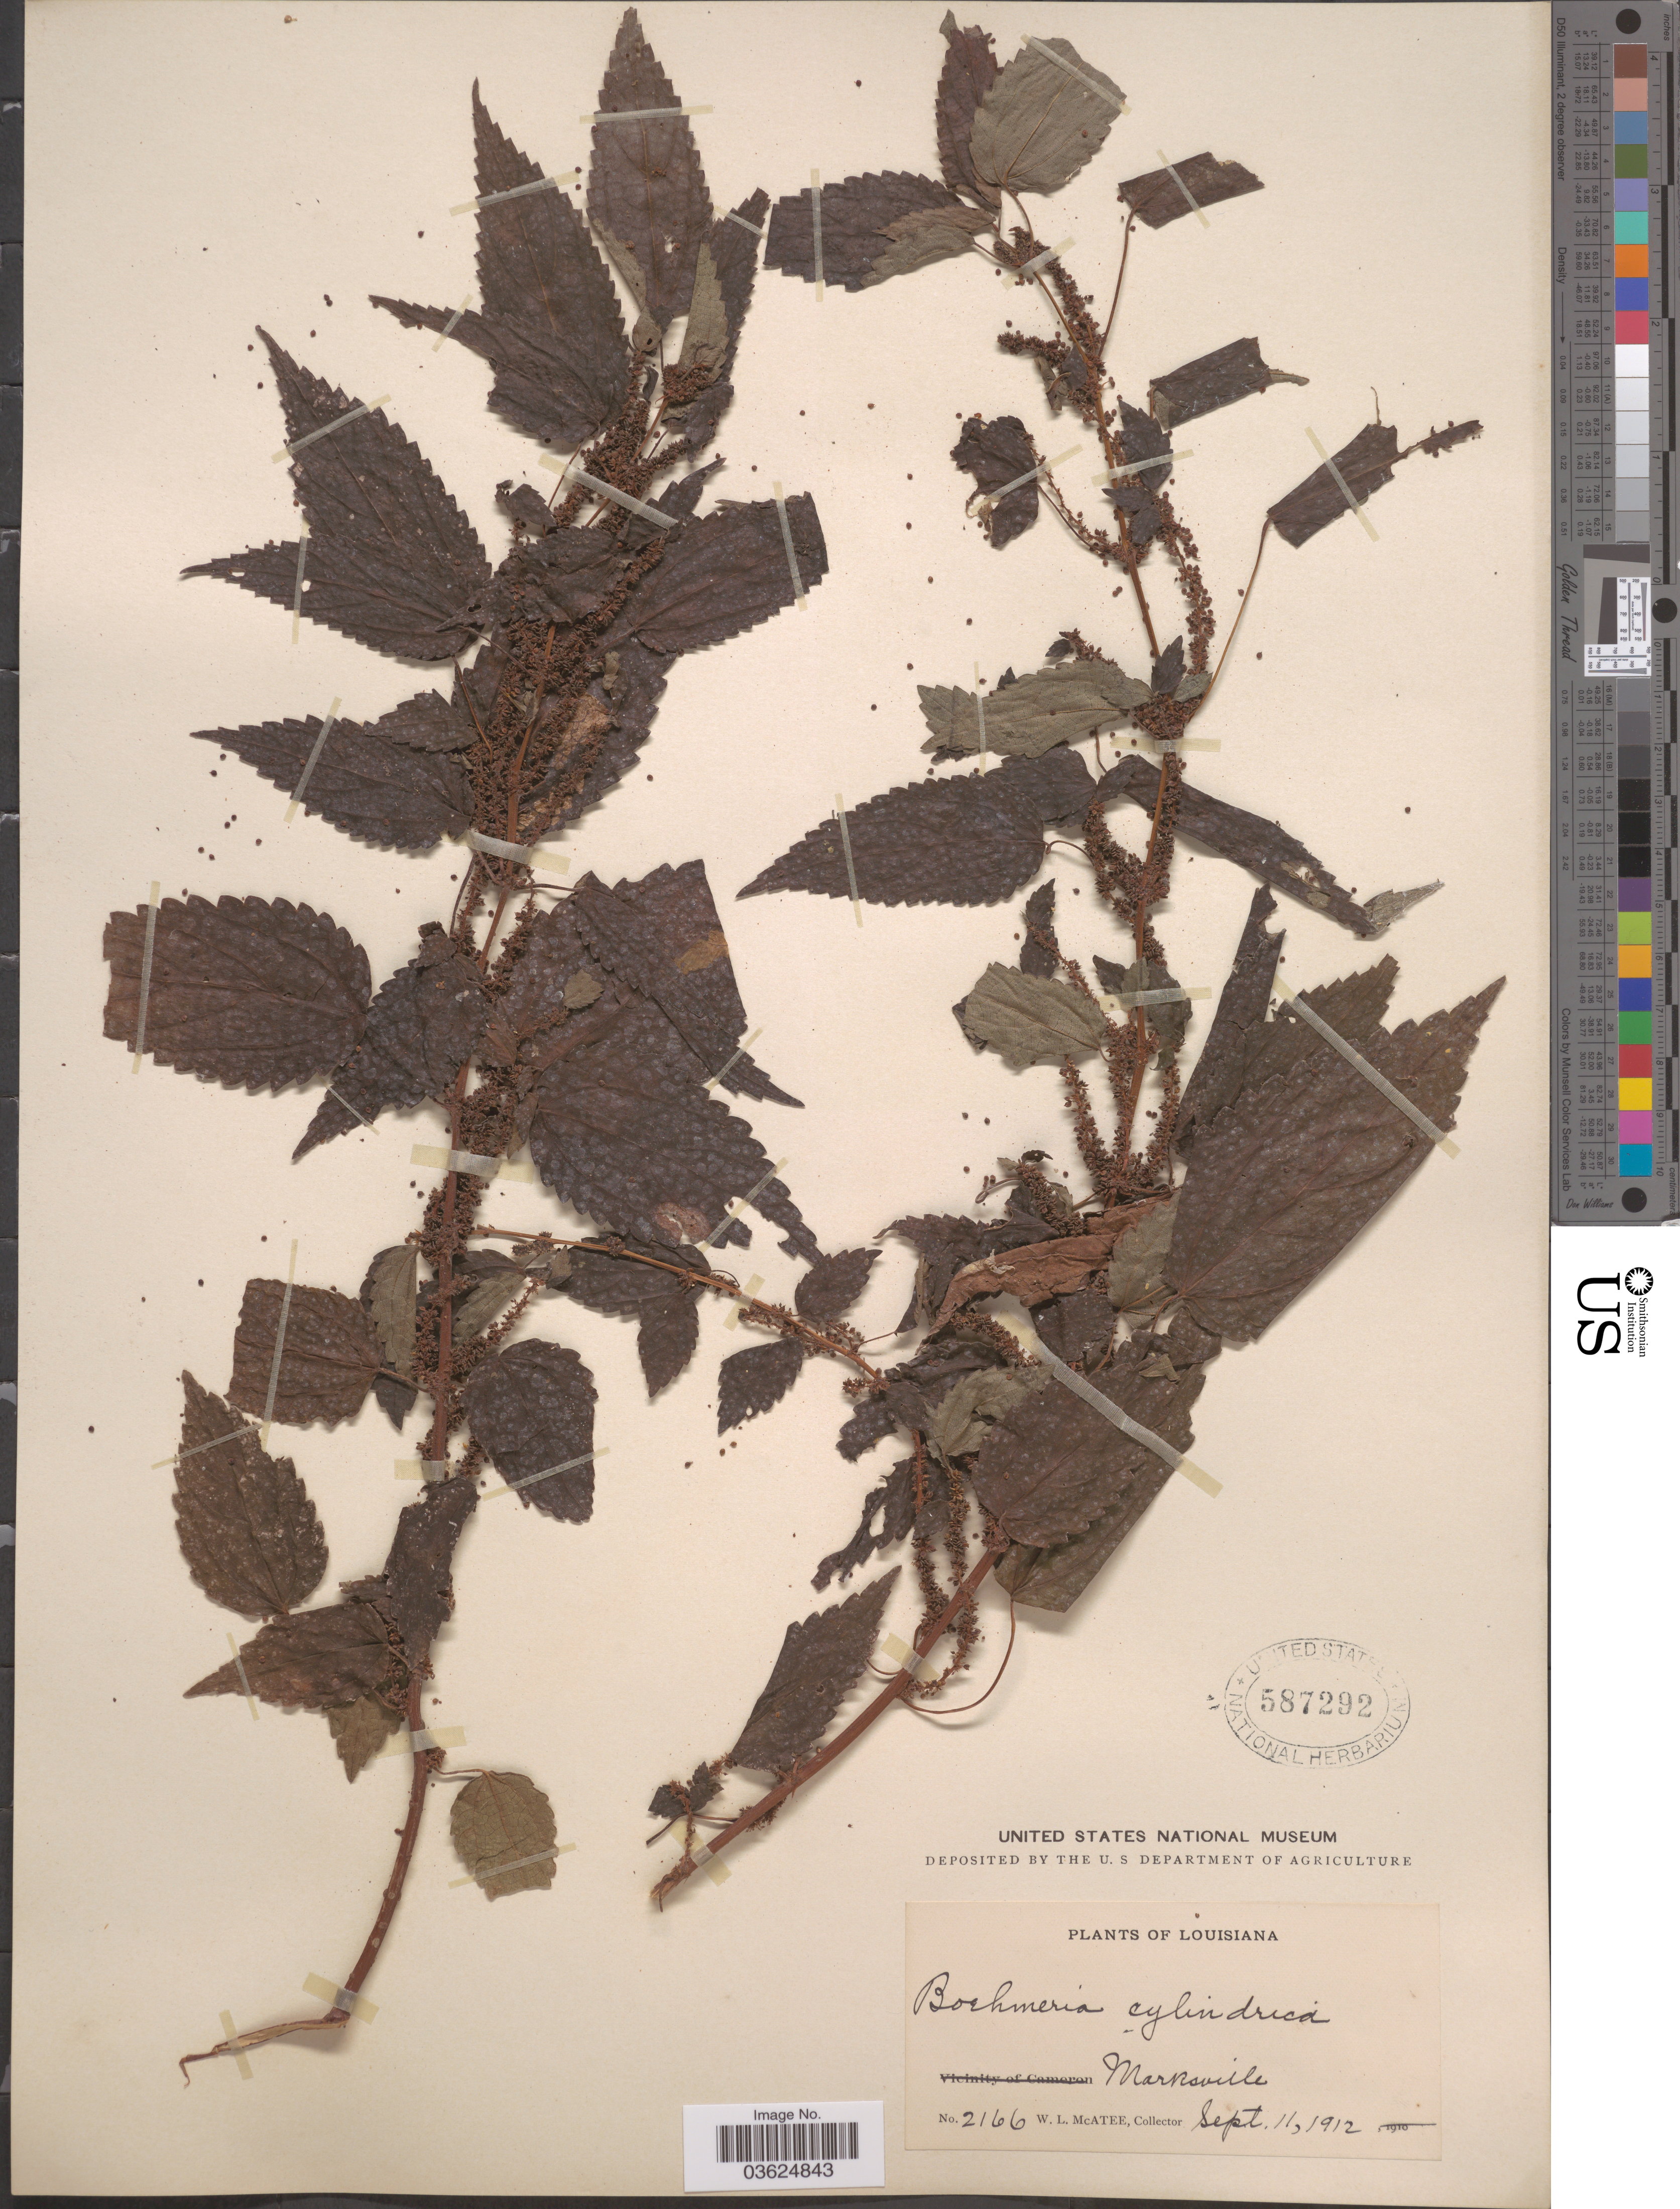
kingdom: Plantae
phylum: Tracheophyta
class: Magnoliopsida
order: Rosales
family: Urticaceae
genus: Boehmeria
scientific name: Boehmeria cylindrica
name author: (L.) Sw.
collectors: W. McAtee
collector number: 2166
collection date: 1912-09-11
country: United States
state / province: Louisiana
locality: Louisiana. Marksville.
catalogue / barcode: US 587292